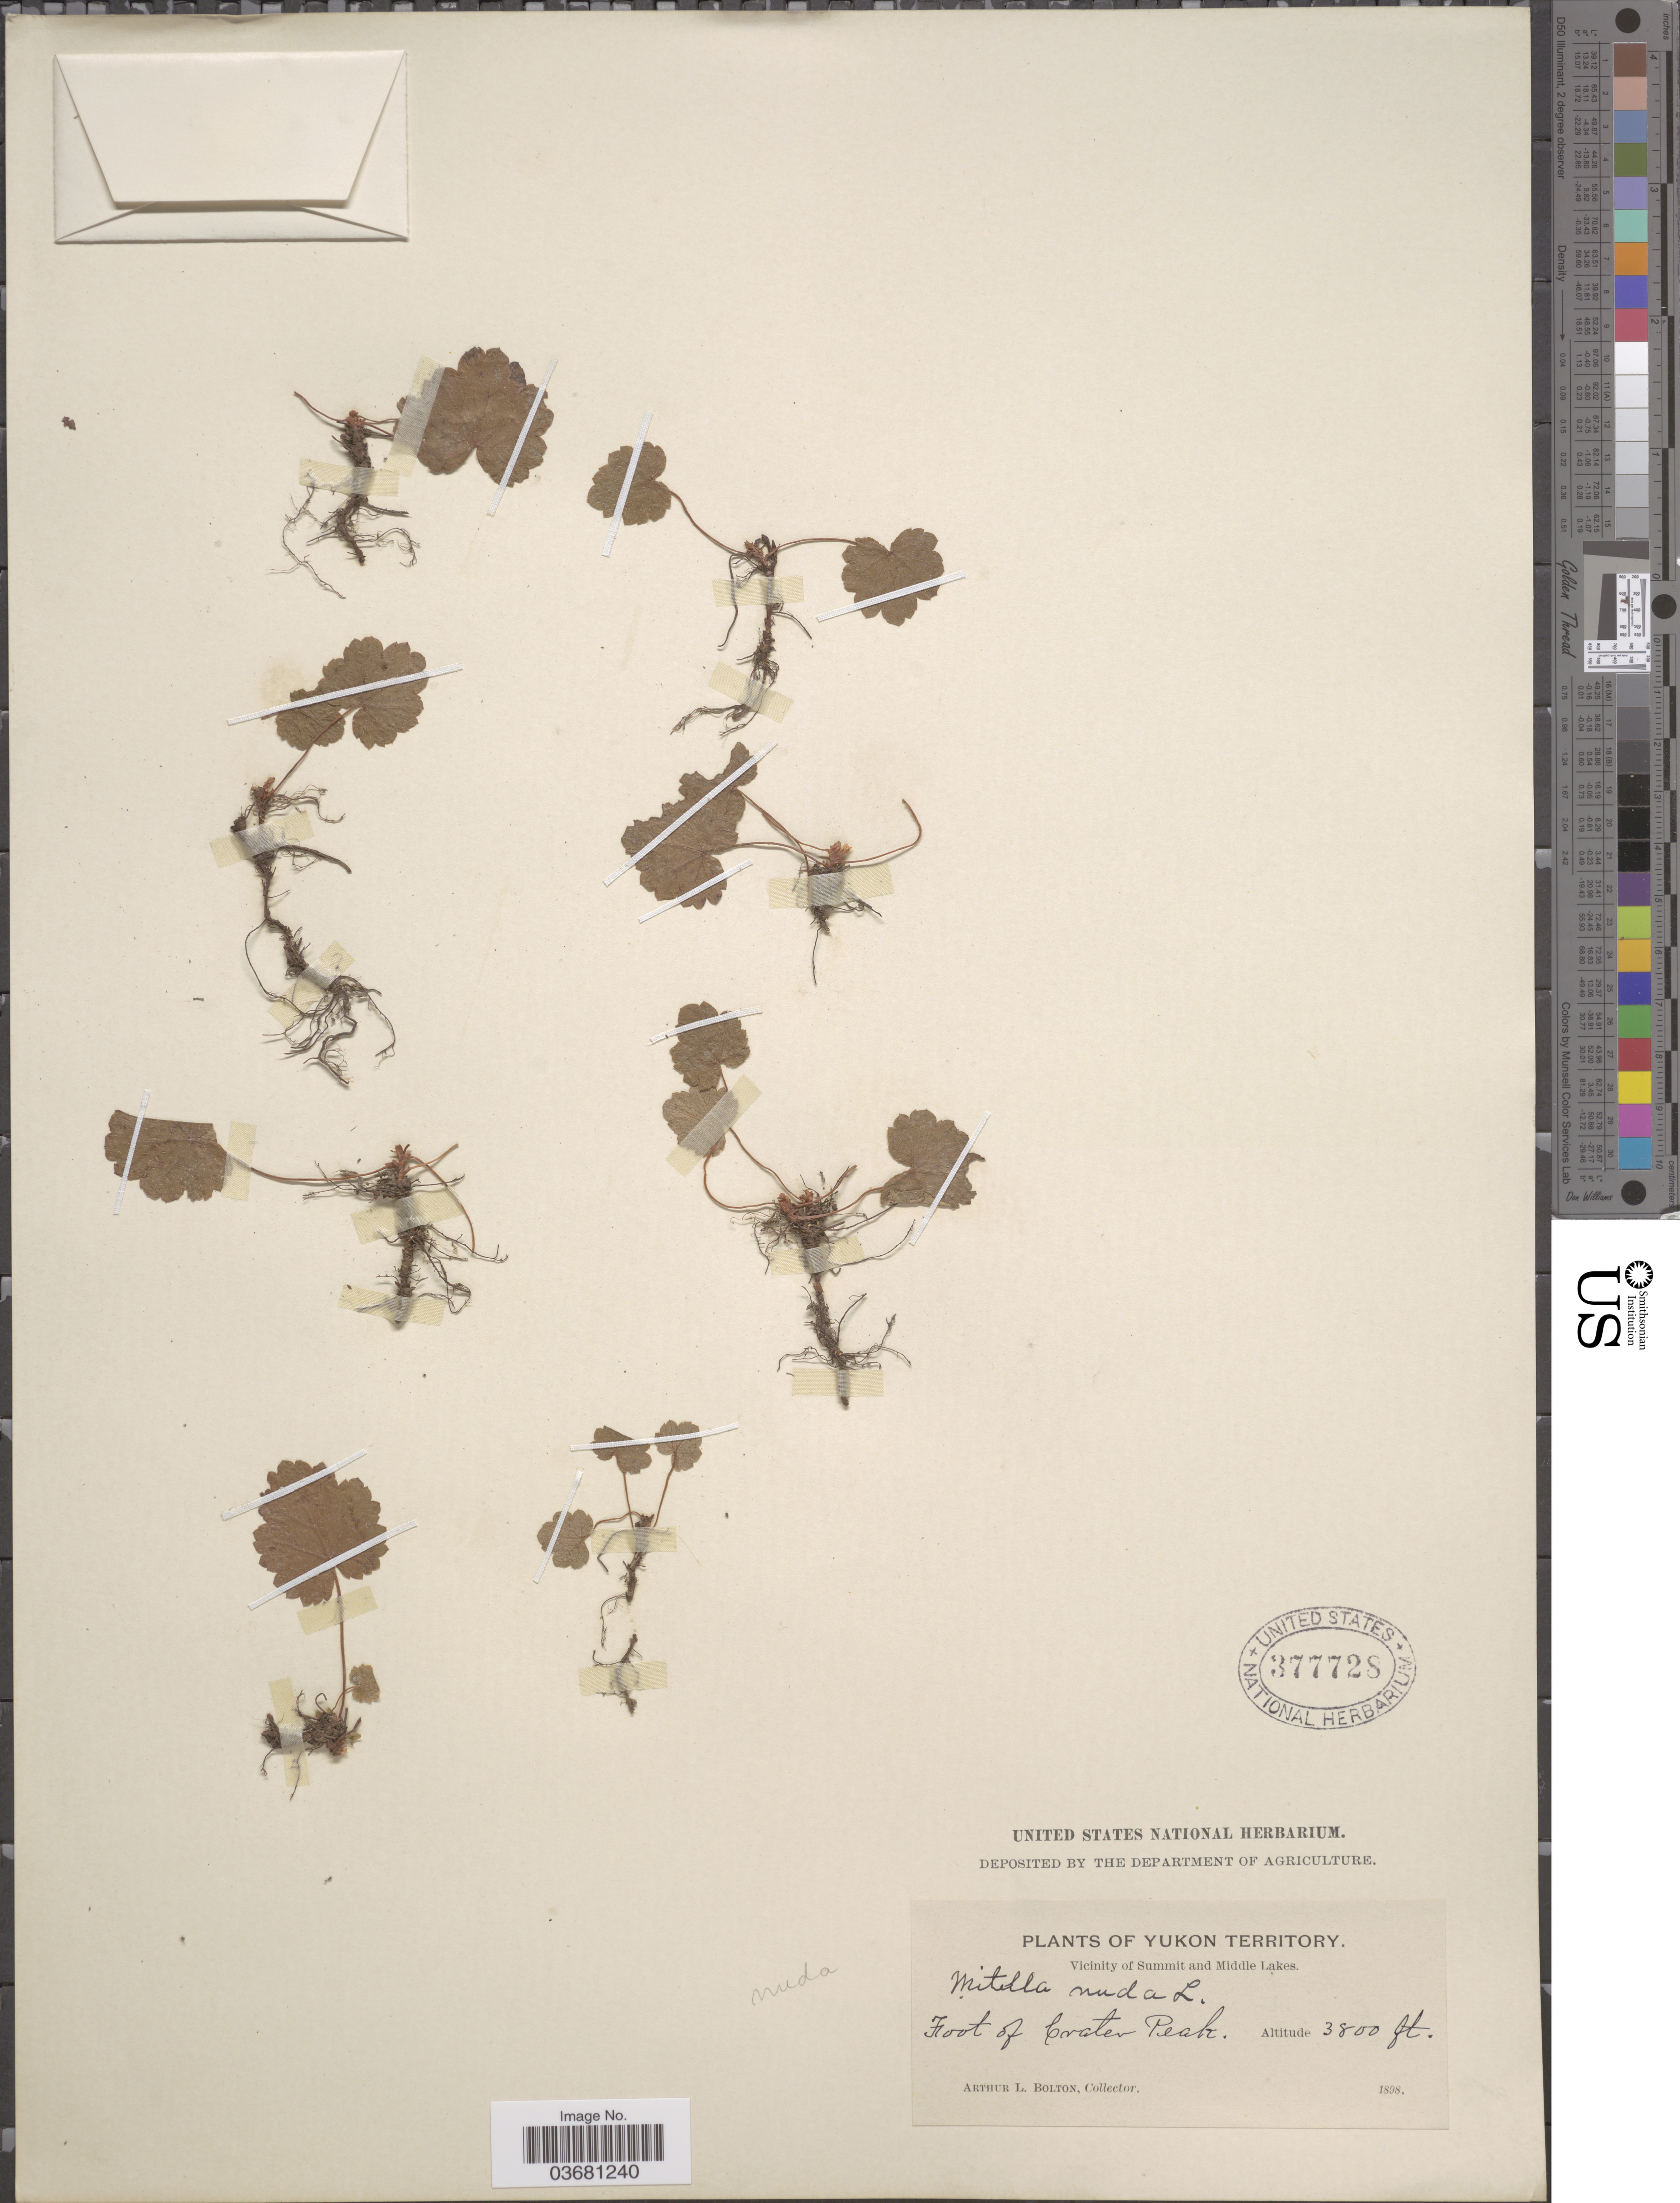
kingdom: Plantae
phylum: Tracheophyta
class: Magnoliopsida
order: Saxifragales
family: Saxifragaceae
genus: Mitella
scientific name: Mitella nuda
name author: L.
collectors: A. Bolton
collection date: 1898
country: Canada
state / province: Yukon Territory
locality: Vicinity of Summit and Middle Lakes. Foot of Crater Peak.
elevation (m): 1158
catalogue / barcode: US 377728